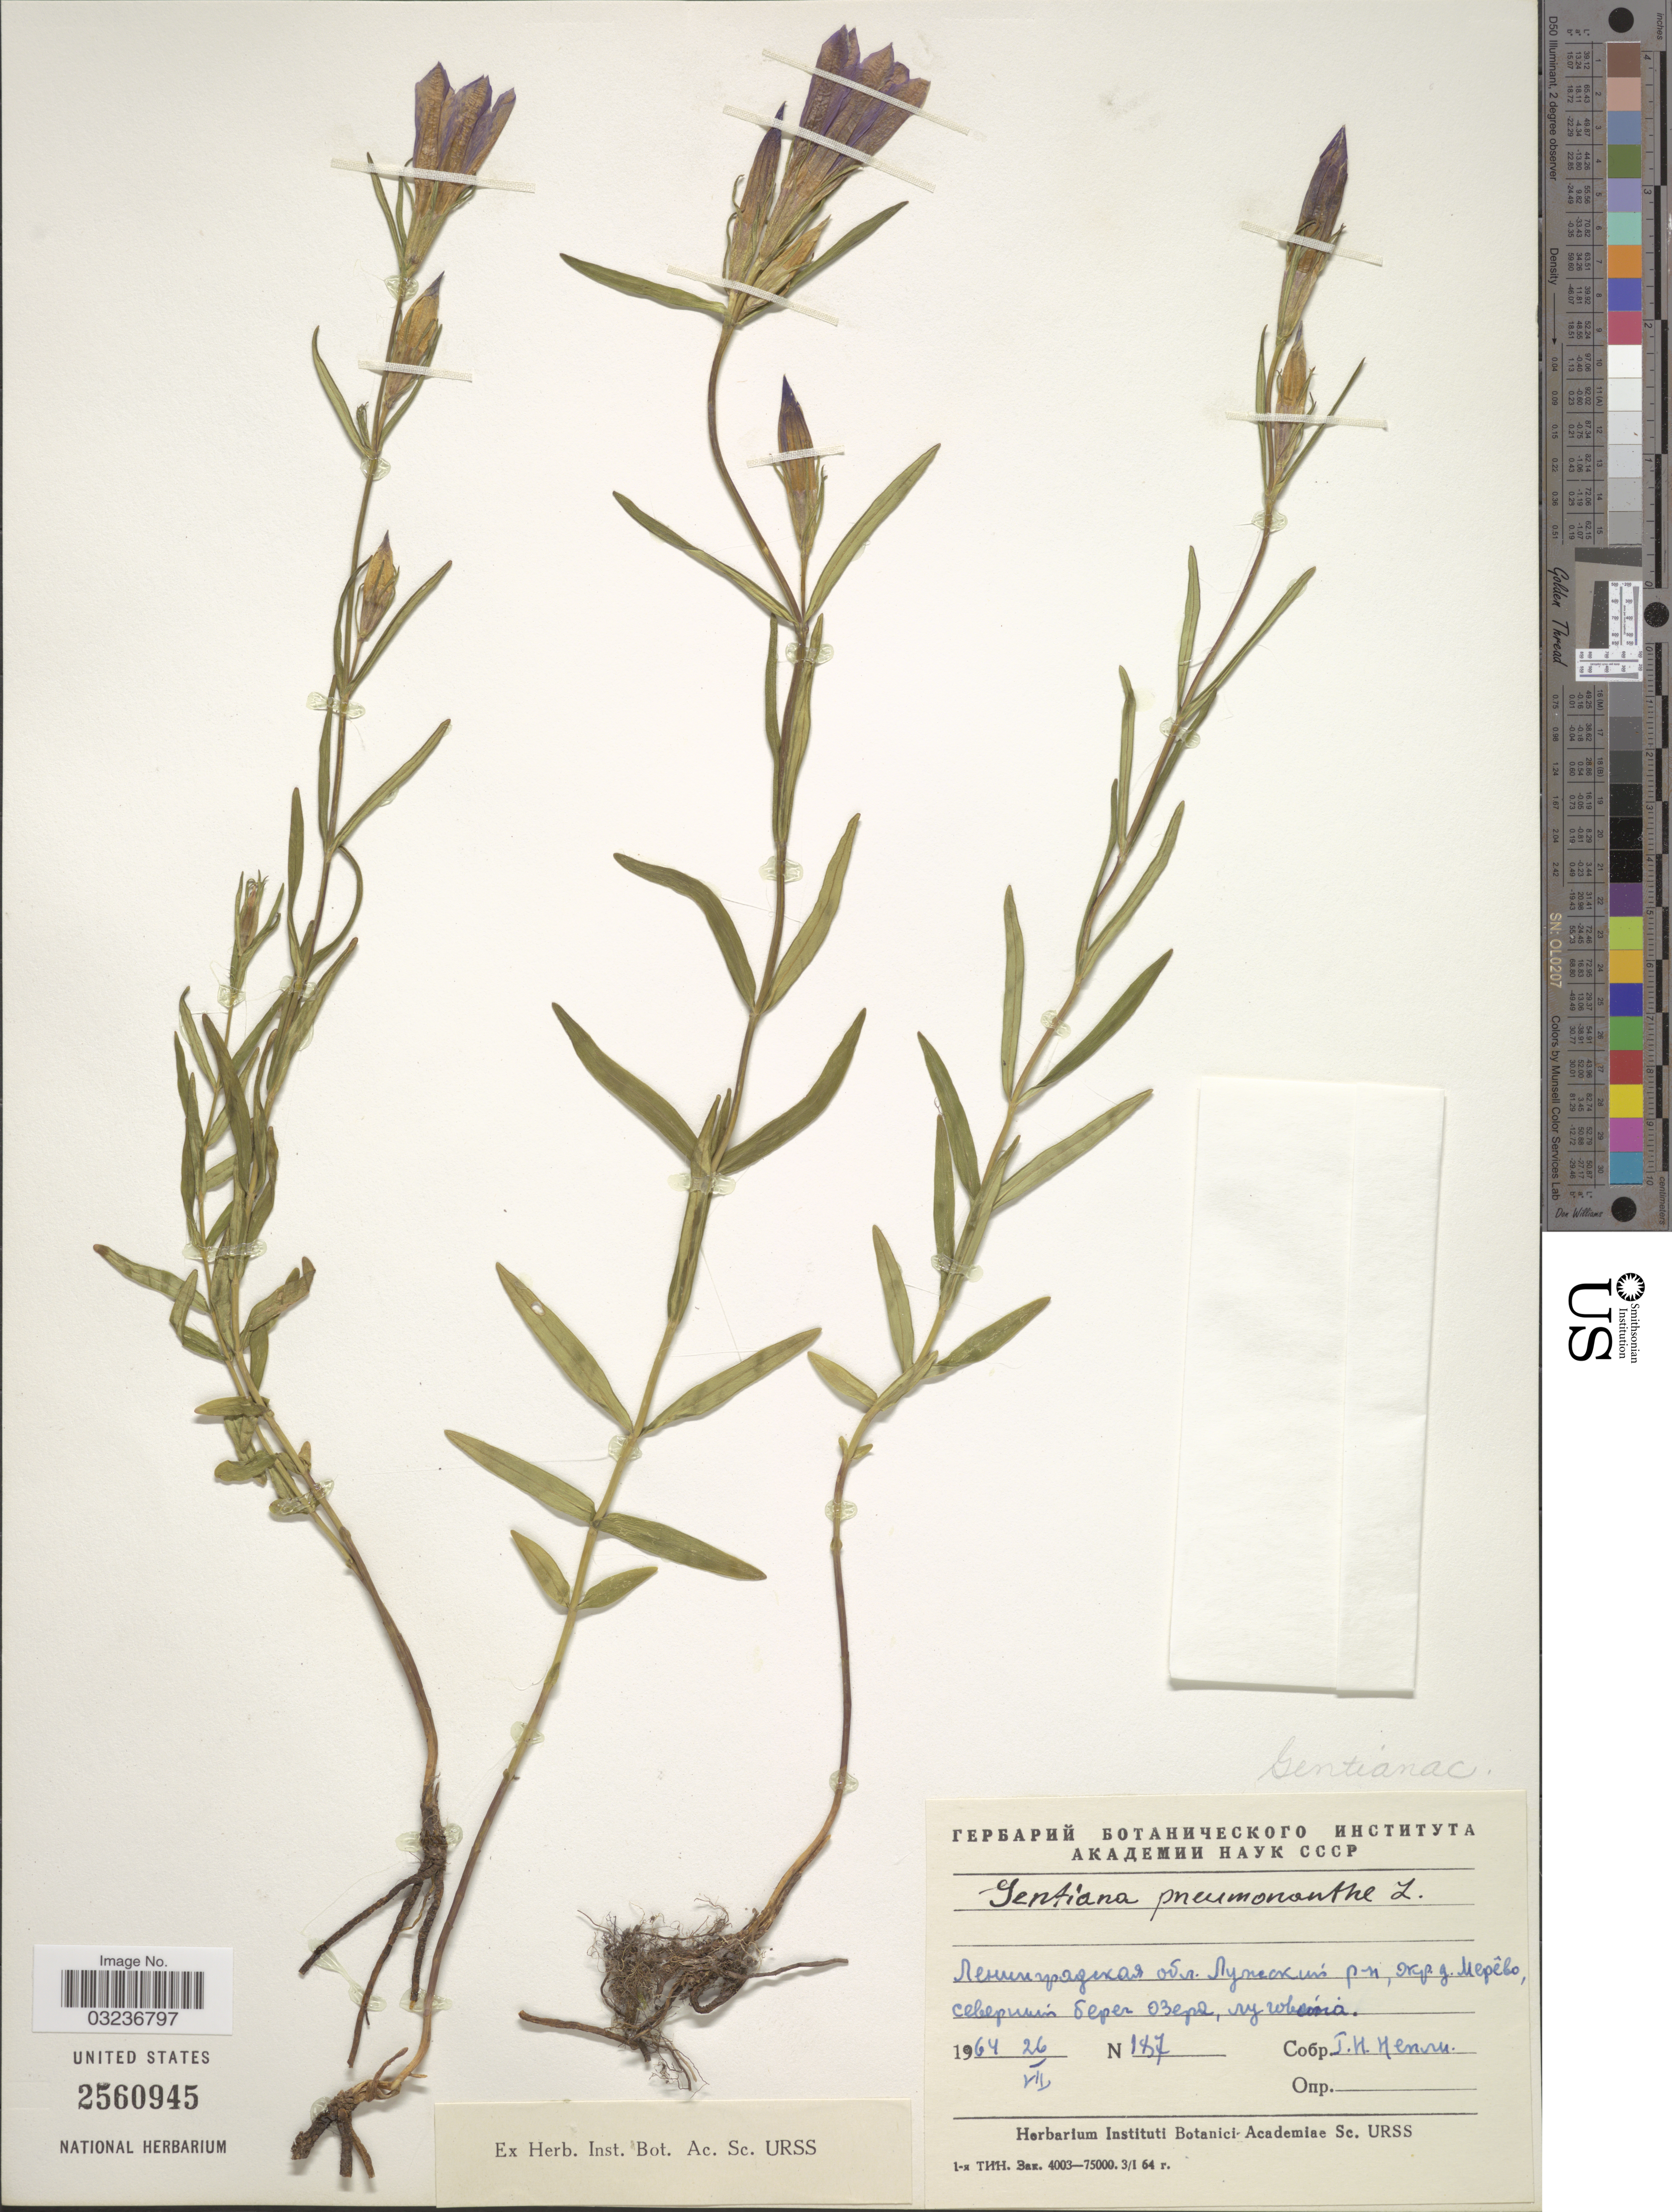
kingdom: Plantae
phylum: Tracheophyta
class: Magnoliopsida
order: Gentianales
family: Gentianaceae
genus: Gentiana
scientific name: Gentiana pneumonanthe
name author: L.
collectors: J. Henru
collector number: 187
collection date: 1964-07-26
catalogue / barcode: US 2560945